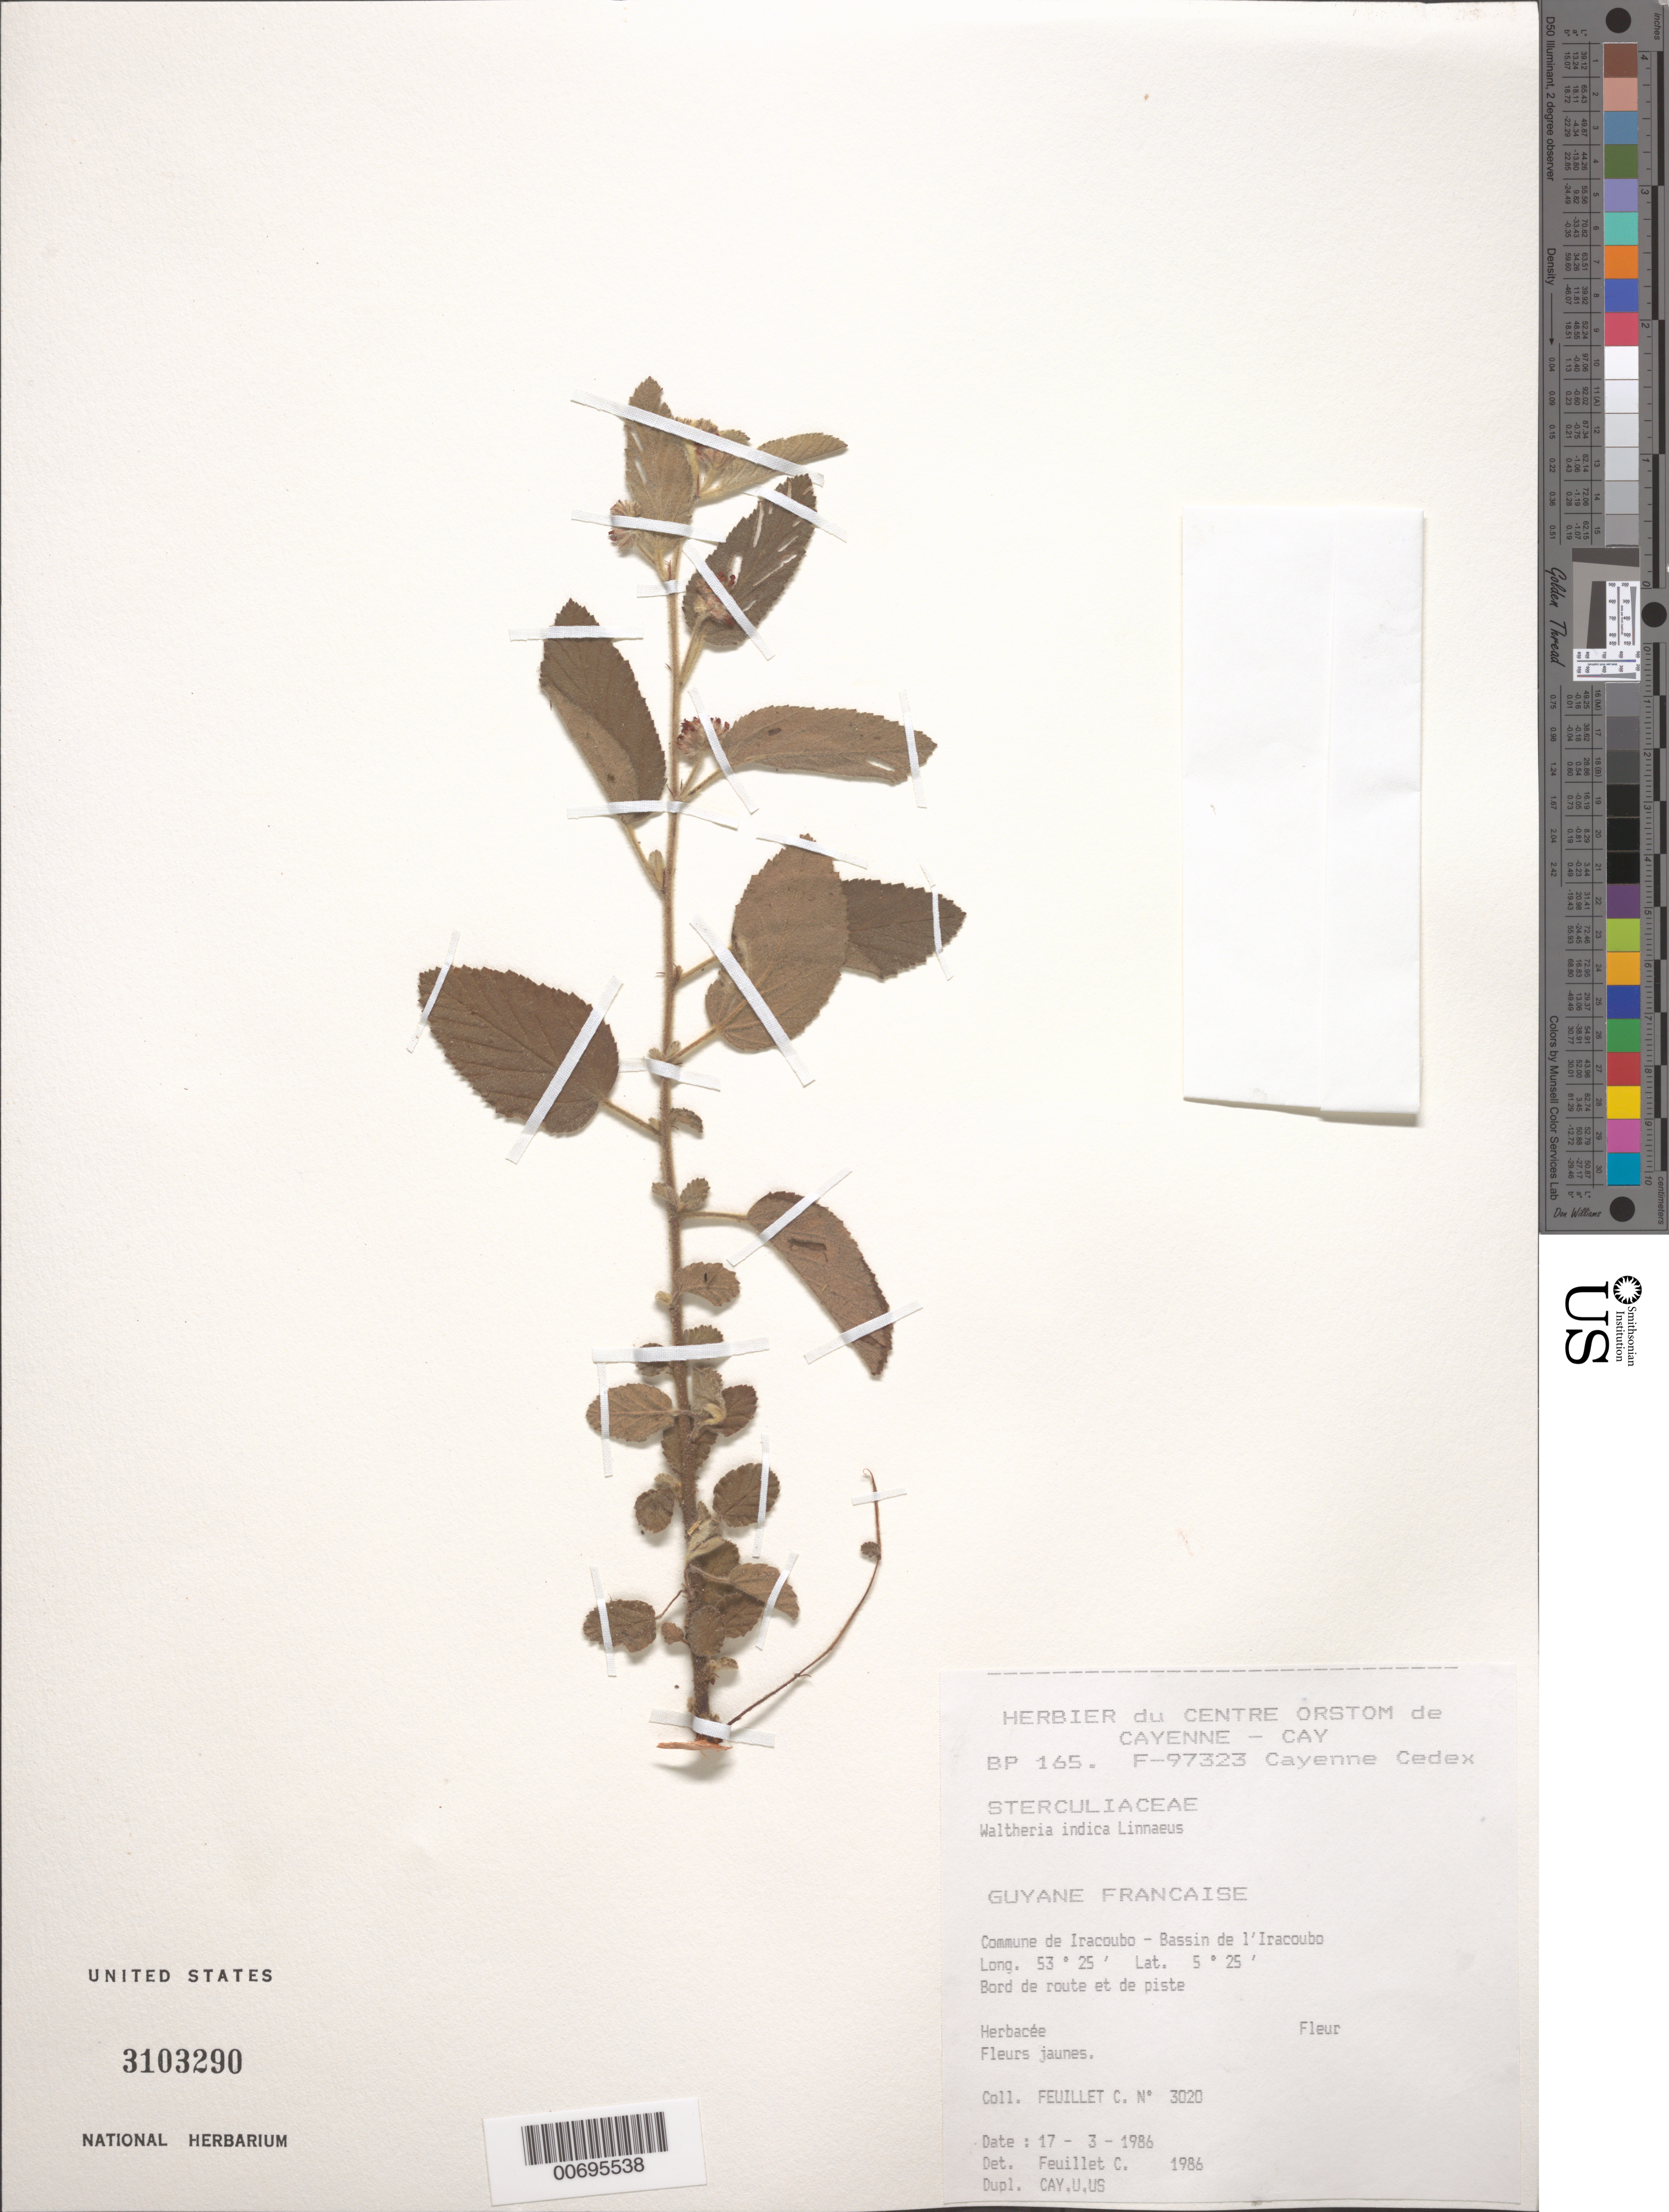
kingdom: Plantae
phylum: Tracheophyta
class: Magnoliopsida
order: Malvales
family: Malvaceae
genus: Waltheria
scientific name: Waltheria indica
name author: L.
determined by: Feuillet, C.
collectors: C. Feuillet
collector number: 3020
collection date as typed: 17-Mar-86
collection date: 1986-03-17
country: French Guiana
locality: Commune de Iracoubo-Bassin de l'Iracoubo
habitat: Trailside, roadside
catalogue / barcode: US 3103290